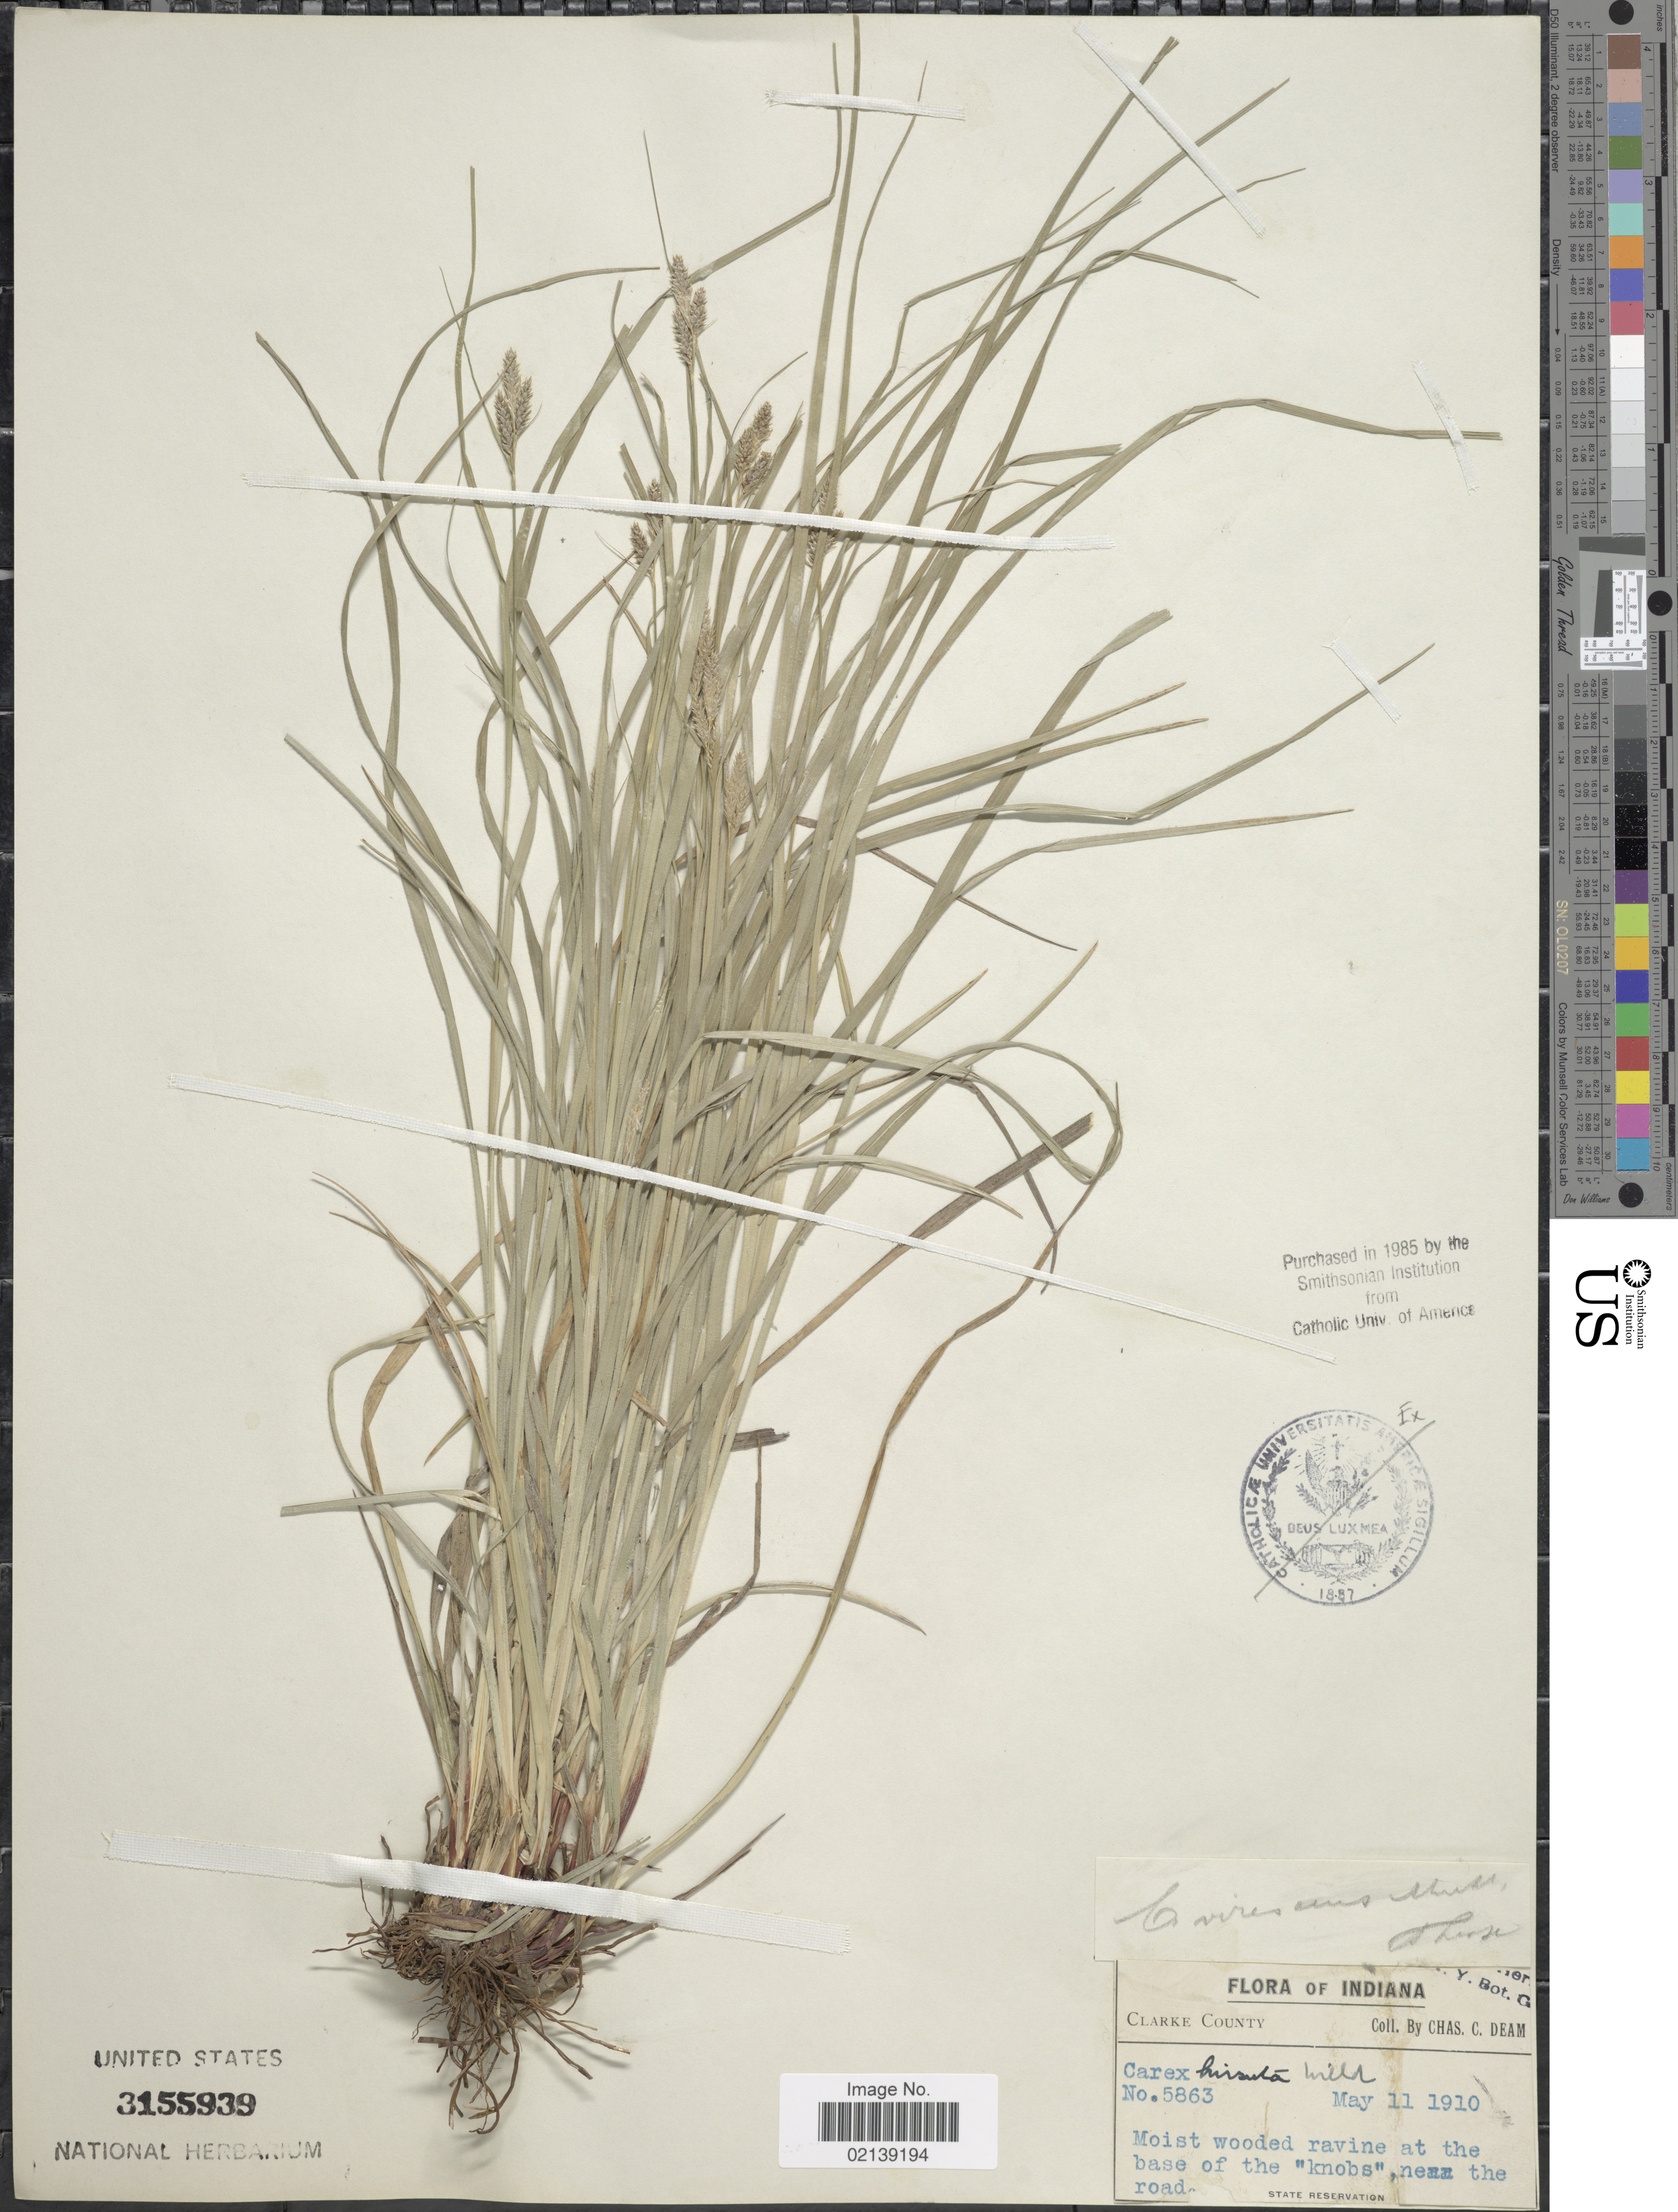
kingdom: Plantae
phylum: Tracheophyta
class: Liliopsida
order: Poales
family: Cyperaceae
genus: Carex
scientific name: Carex virescens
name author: Muhl. ex Willd.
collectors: C. C. Deam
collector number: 5863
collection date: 1910-05-11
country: United States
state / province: Idaho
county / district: Clark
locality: moist wooded ravine at the base of the "knobs", near the road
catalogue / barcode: US 3155939